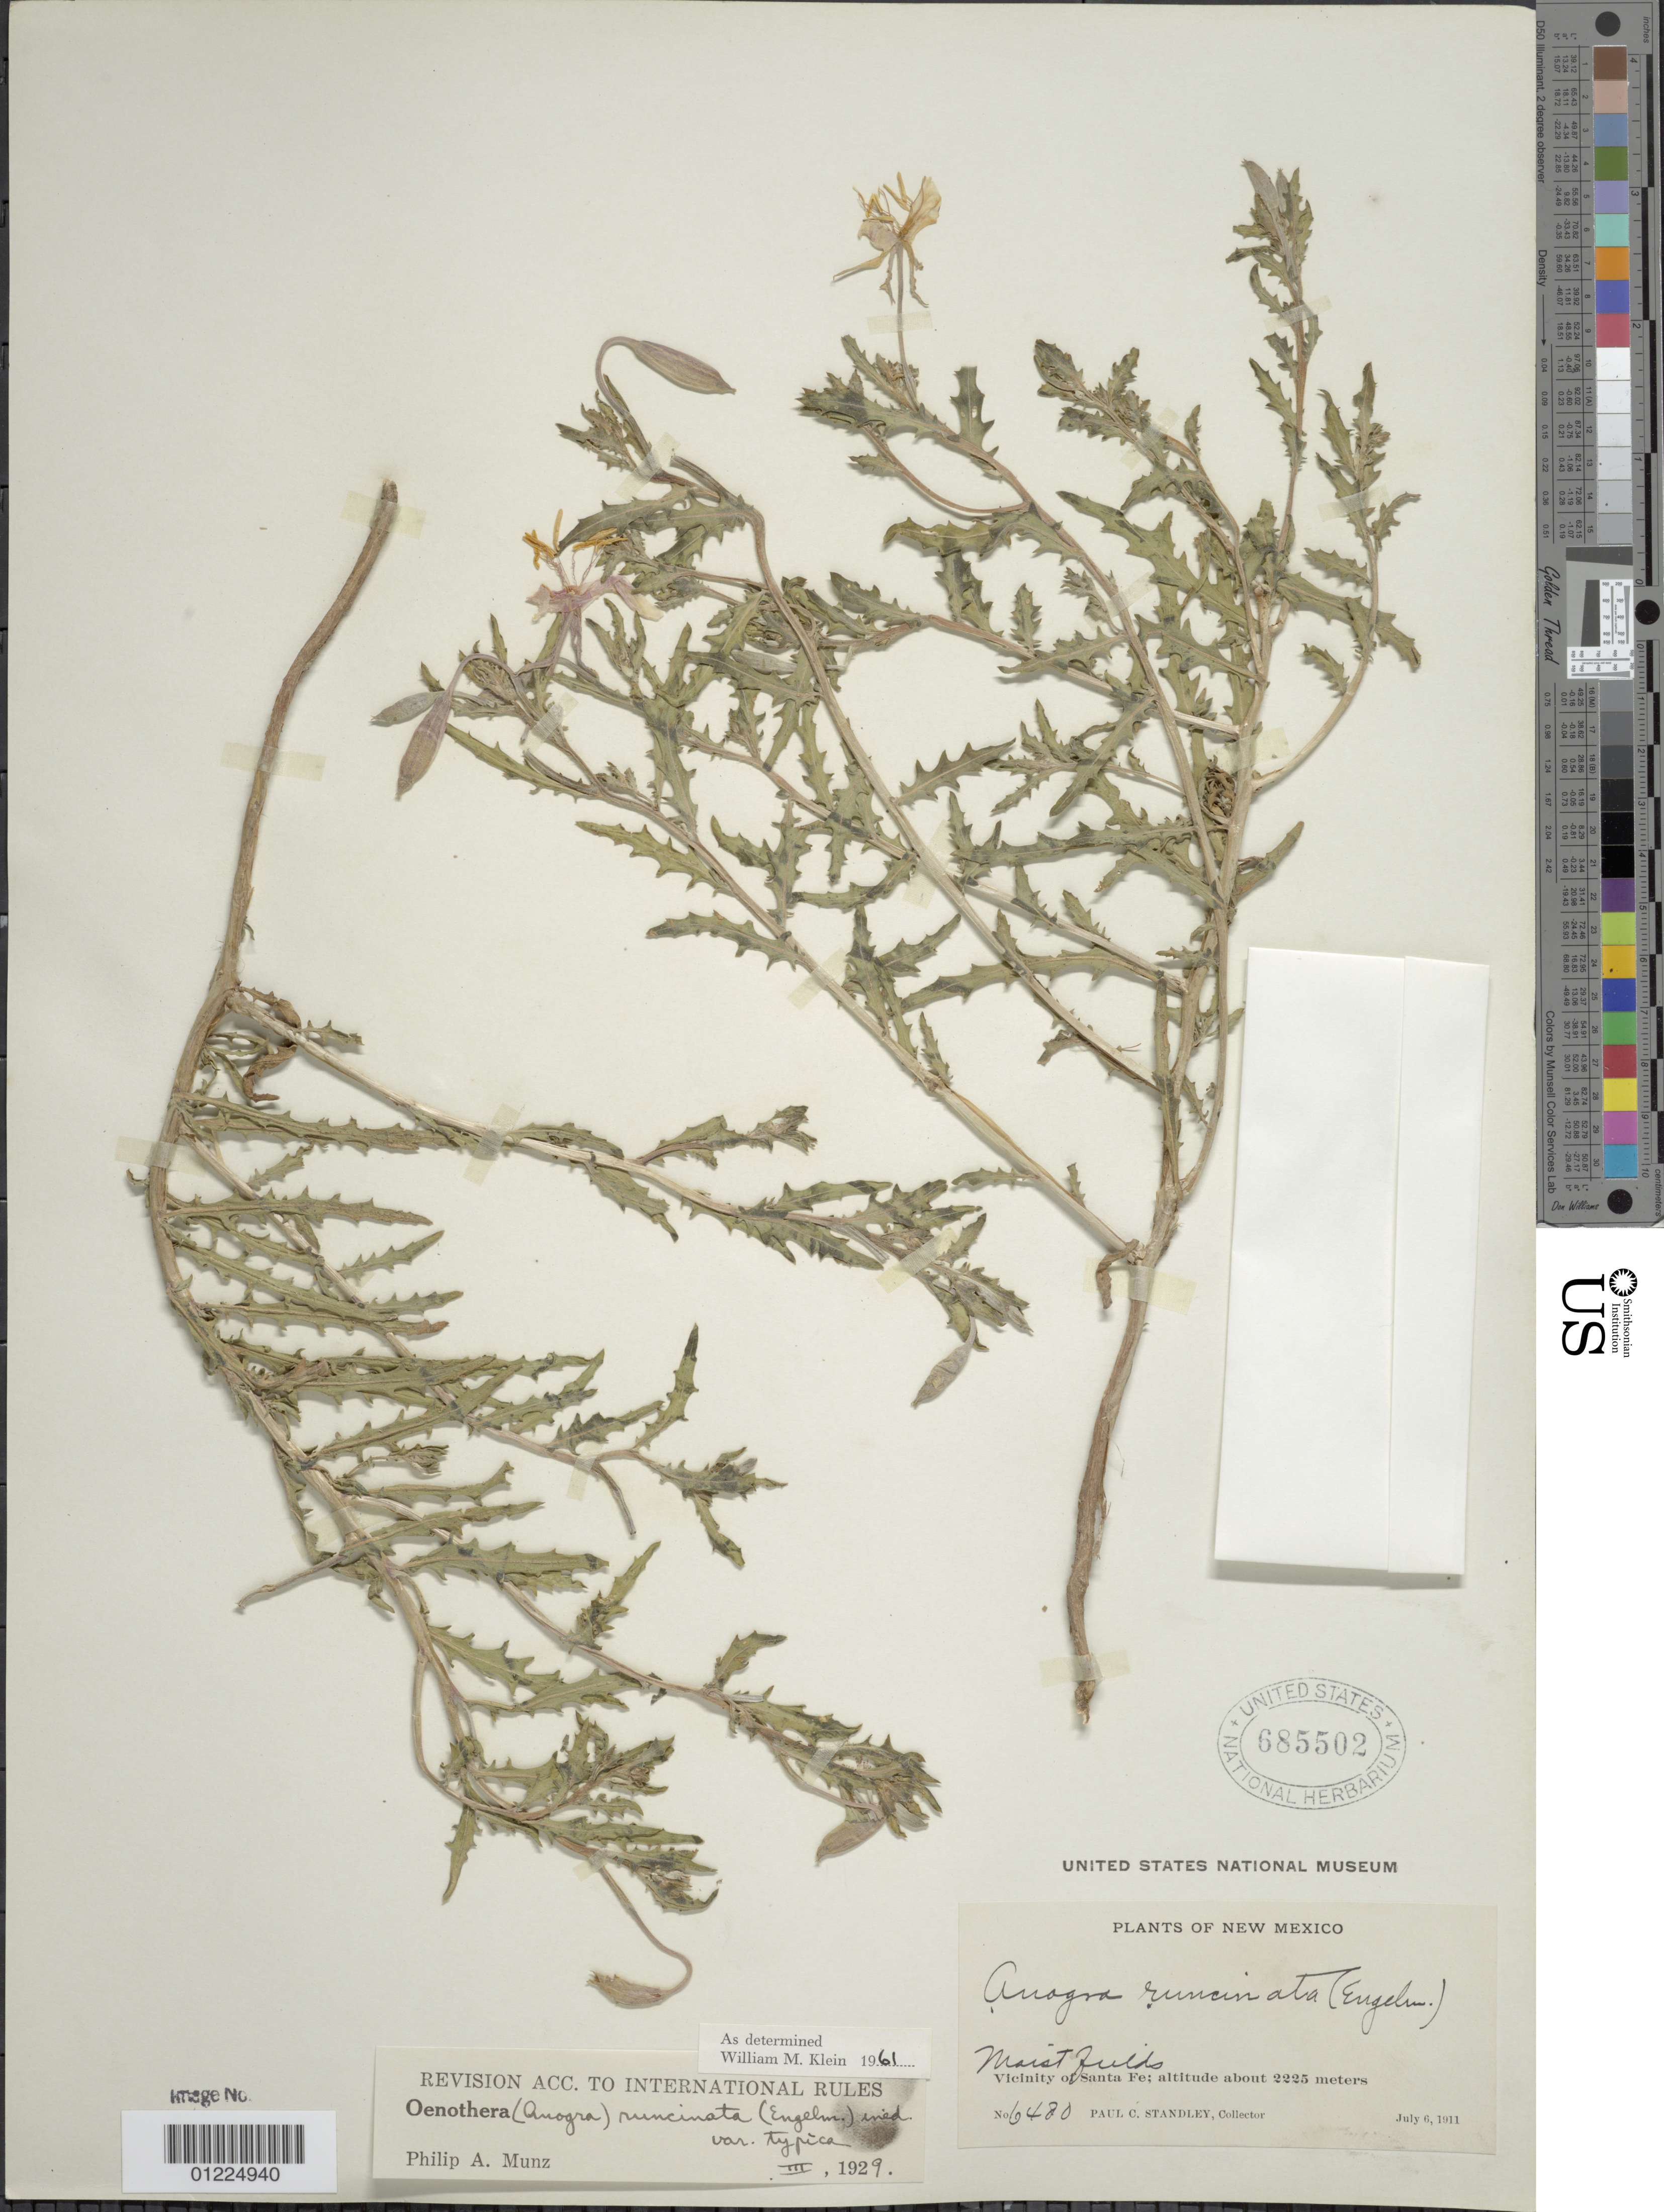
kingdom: Plantae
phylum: Tracheophyta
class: Magnoliopsida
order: Myrtales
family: Onagraceae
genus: Oenothera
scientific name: Oenothera pallida subsp. runcinata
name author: (Engelm.) Munz & W.M. Klein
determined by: Munz, Philip A.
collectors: P. C. Standley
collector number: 6480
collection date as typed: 06 Jul 1911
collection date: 1911-07-06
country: United States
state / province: New Mexico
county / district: Santa Fe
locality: Santa Fe vicinity.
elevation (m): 2225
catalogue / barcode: US 685502